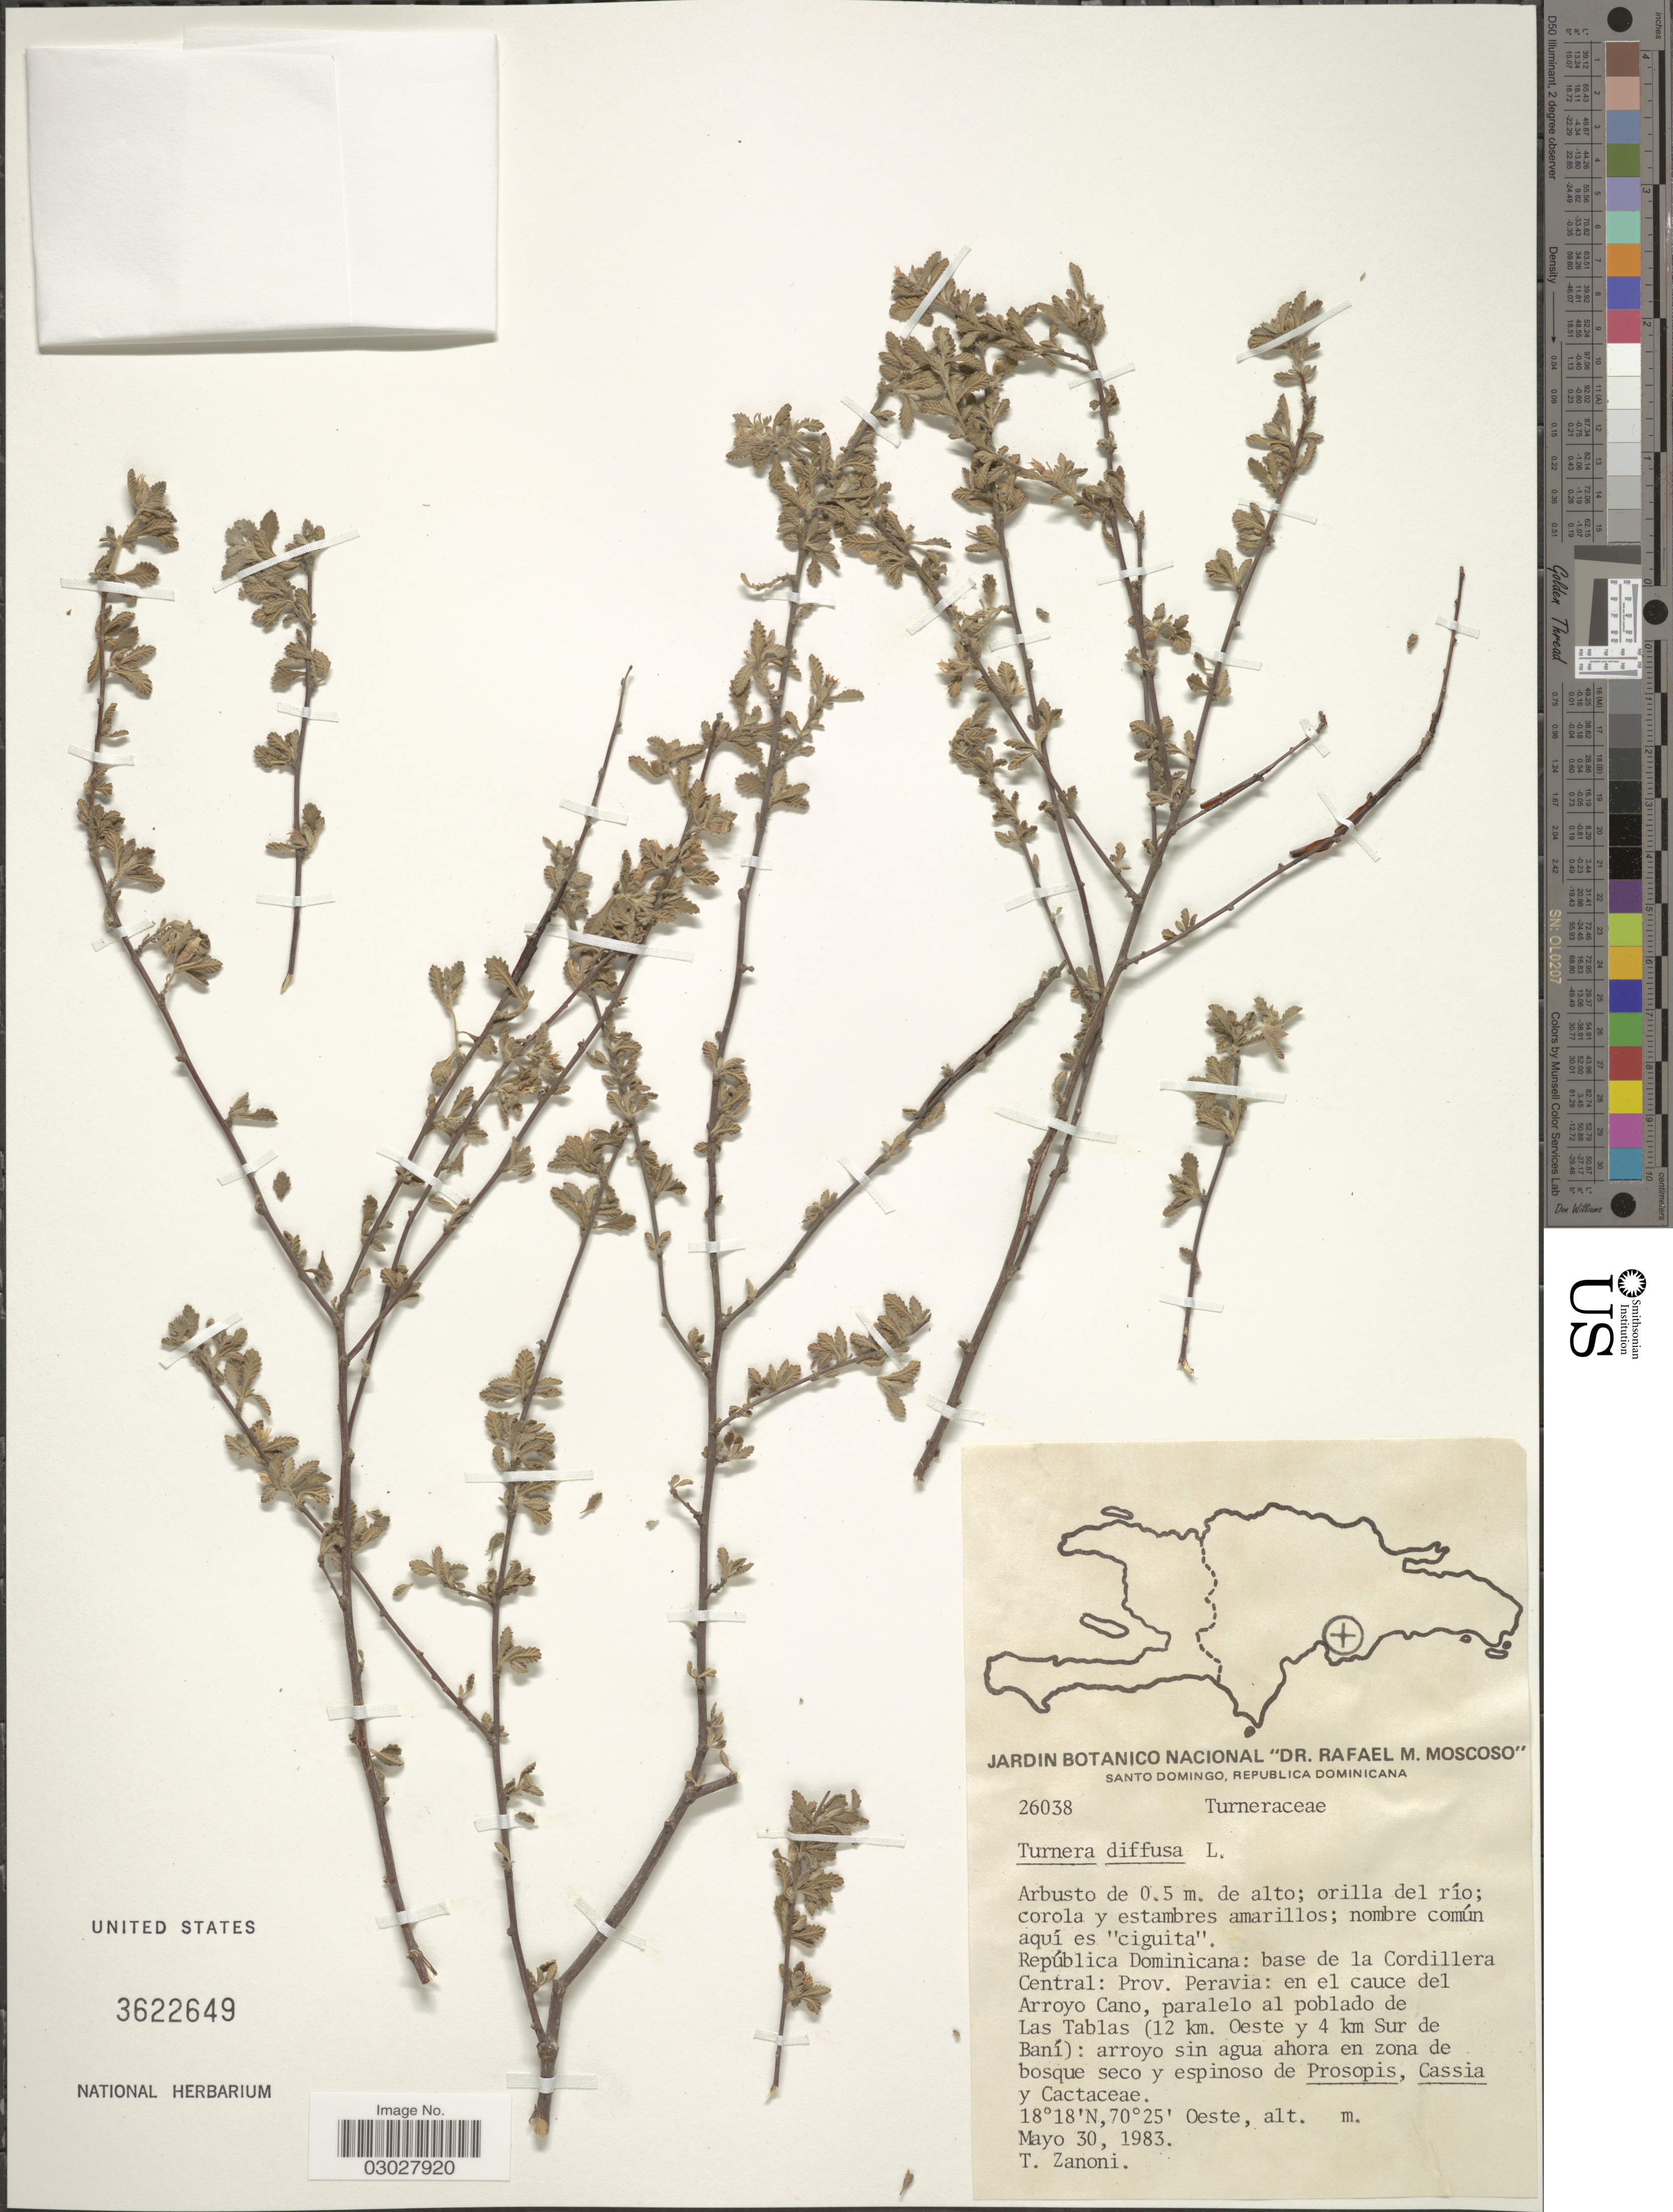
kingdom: Plantae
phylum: Tracheophyta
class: Magnoliopsida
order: Malpighiales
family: Turneraceae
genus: Turnera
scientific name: Turnera diffusa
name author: Willd. ex Schult.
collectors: T. Zanoni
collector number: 26038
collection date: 1983-05-30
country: Dominican Republic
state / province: Peravia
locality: Base de la Cordillera Central: en el cauce del Arroyo Cano, parralelo al poblado de Las Tablas (12 km. Oeste y 4 km Sur de Baní).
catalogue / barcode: US 3622649